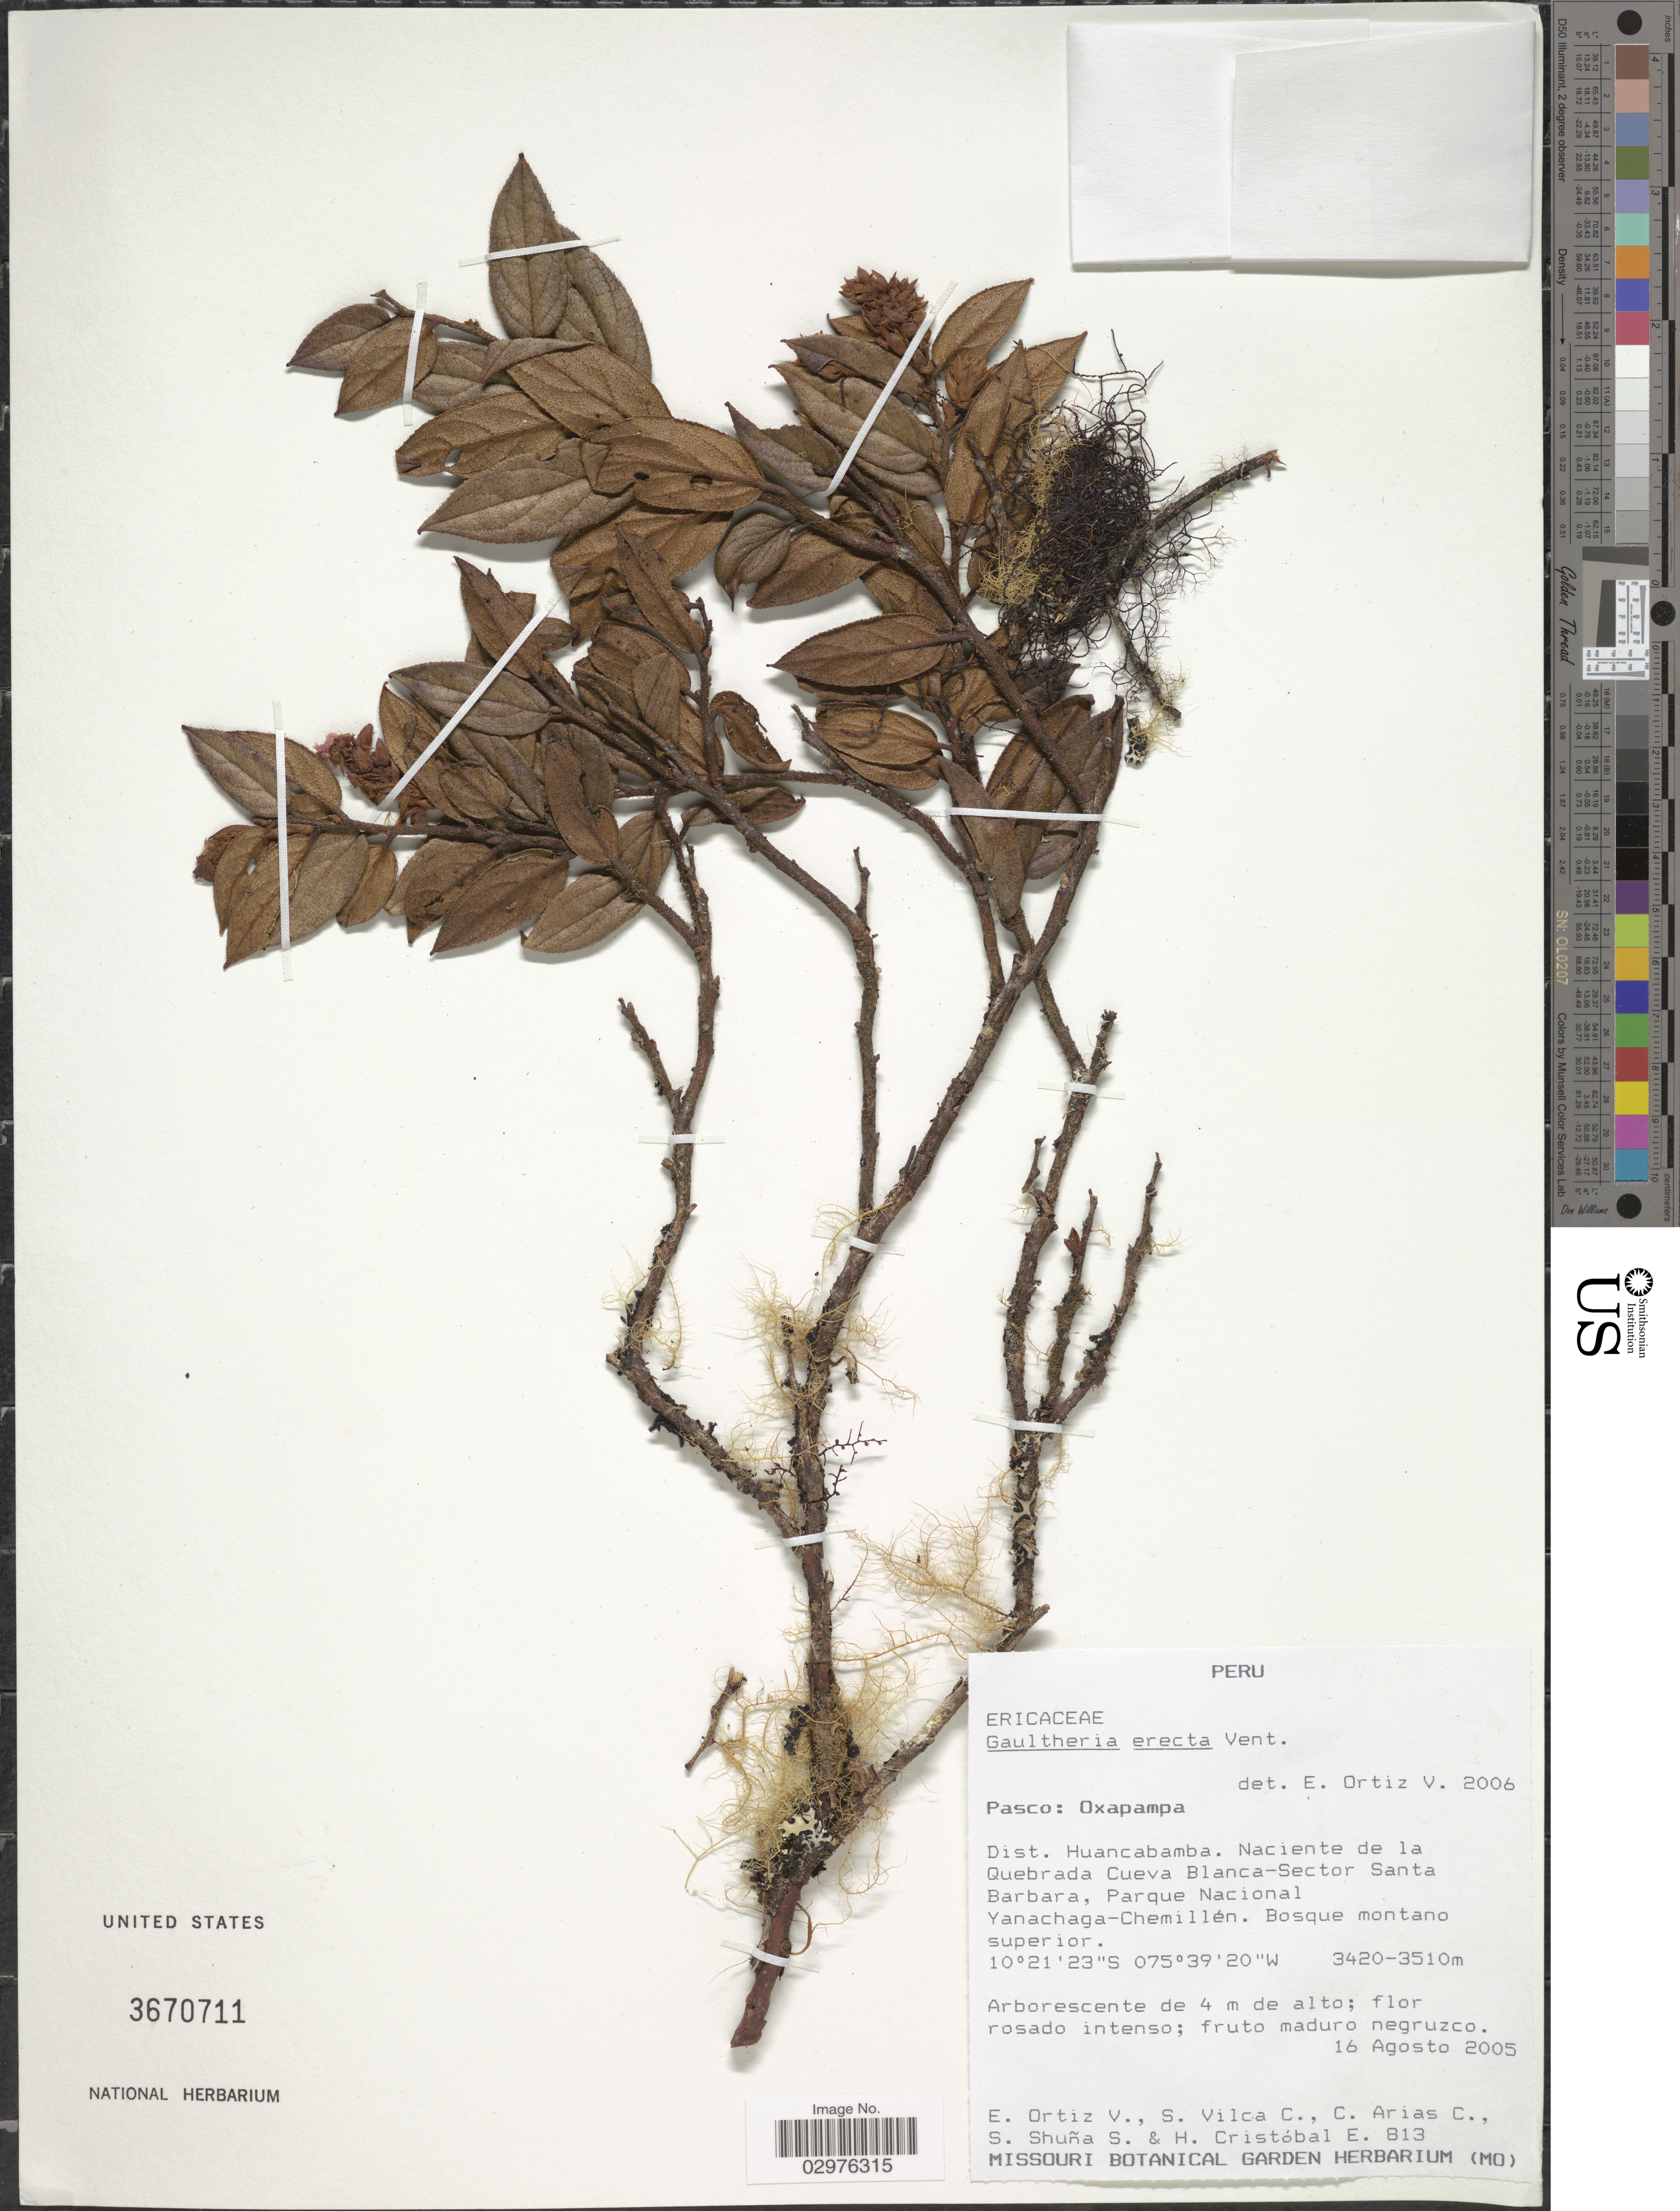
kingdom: Plantae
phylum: Tracheophyta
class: Magnoliopsida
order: Ericales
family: Ericaceae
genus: Gaultheria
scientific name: Gaultheria erecta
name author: Vent.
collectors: E. Ortiz V., S. Vilca C., C. Arias C., S. Shuña S. & H. Cristobal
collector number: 813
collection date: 2005-08-16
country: Peru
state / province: Pasco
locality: Oxapampa. Dist. Huancabamba. Naciente de la Quebrada Cueva Blanca-Sector Santa Barbara, Parque Nacional Yanachaga-Chemillén.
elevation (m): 3420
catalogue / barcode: US 3670711